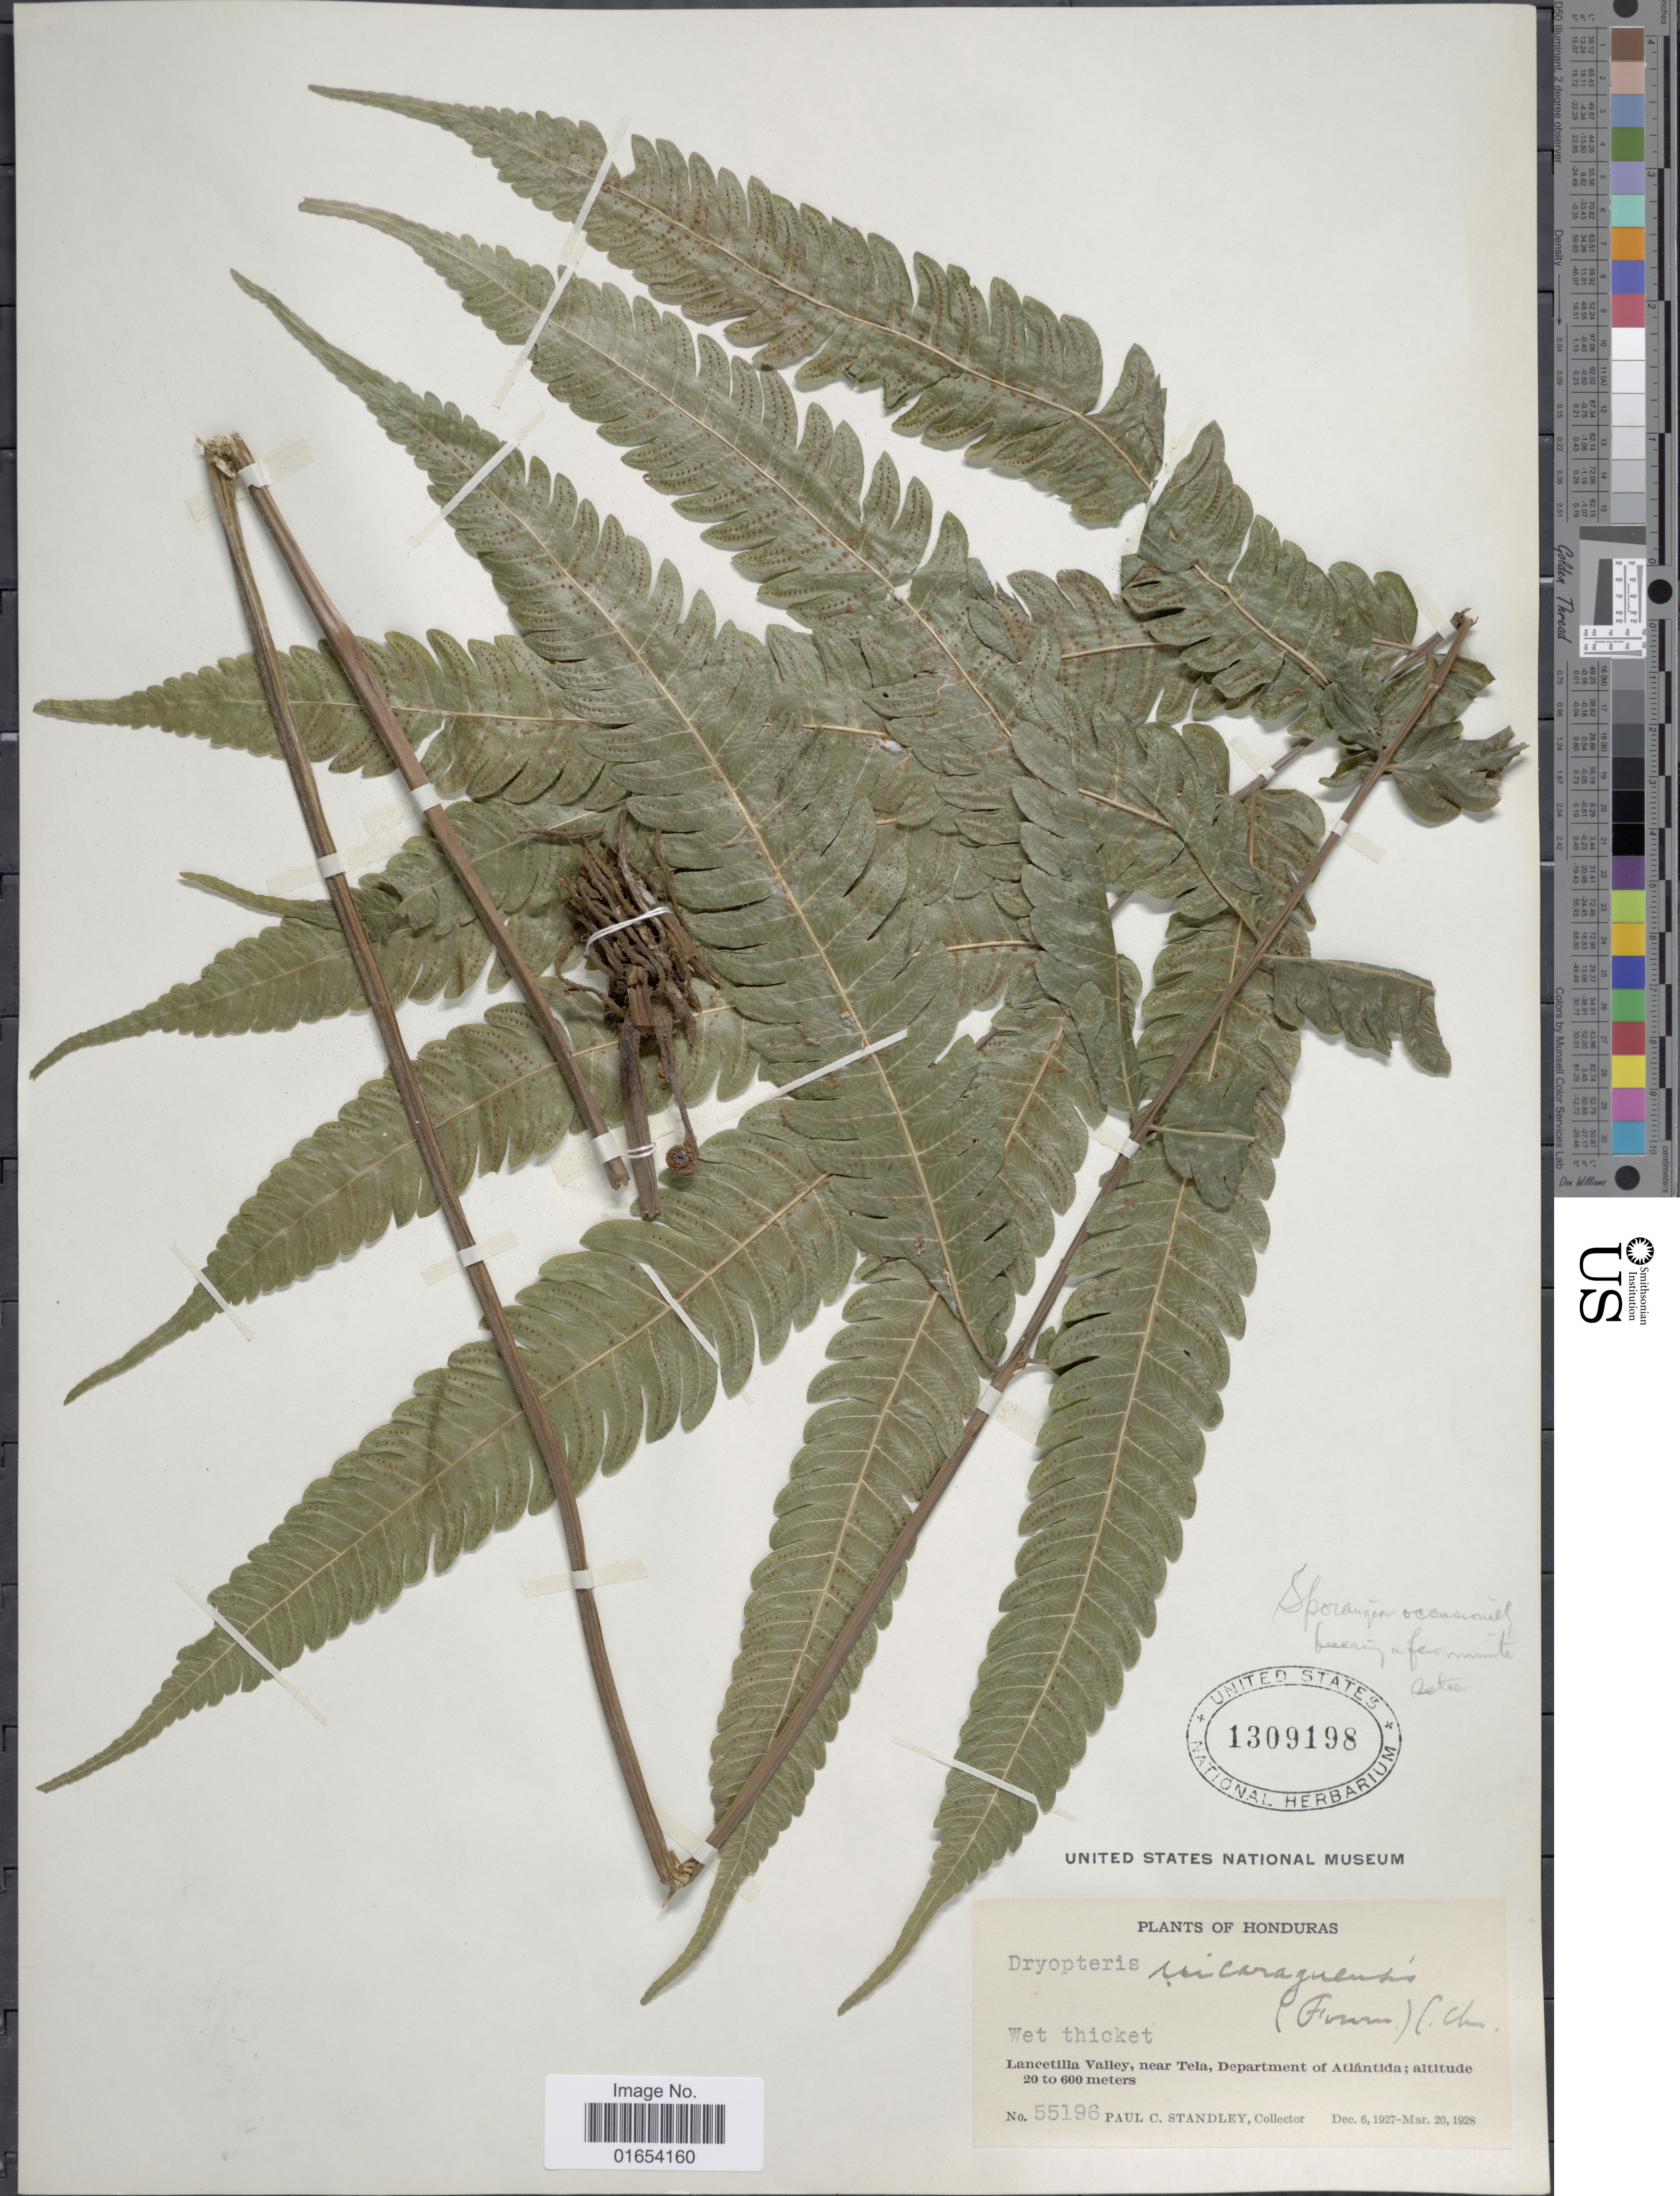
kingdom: Plantae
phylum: Tracheophyta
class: Polypodiopsida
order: Polypodiales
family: Thelypteridaceae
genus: Goniopteris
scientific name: Goniopteris nicaraguensis (C. Chr.) comb. nov., ined 2015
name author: (C. Chr.)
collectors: P. C. Standley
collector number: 55196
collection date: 1927-12-06/1928-03-20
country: Honduras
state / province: Atlántida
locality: Lancetilla Valley, near Tela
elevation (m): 20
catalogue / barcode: US 1309198